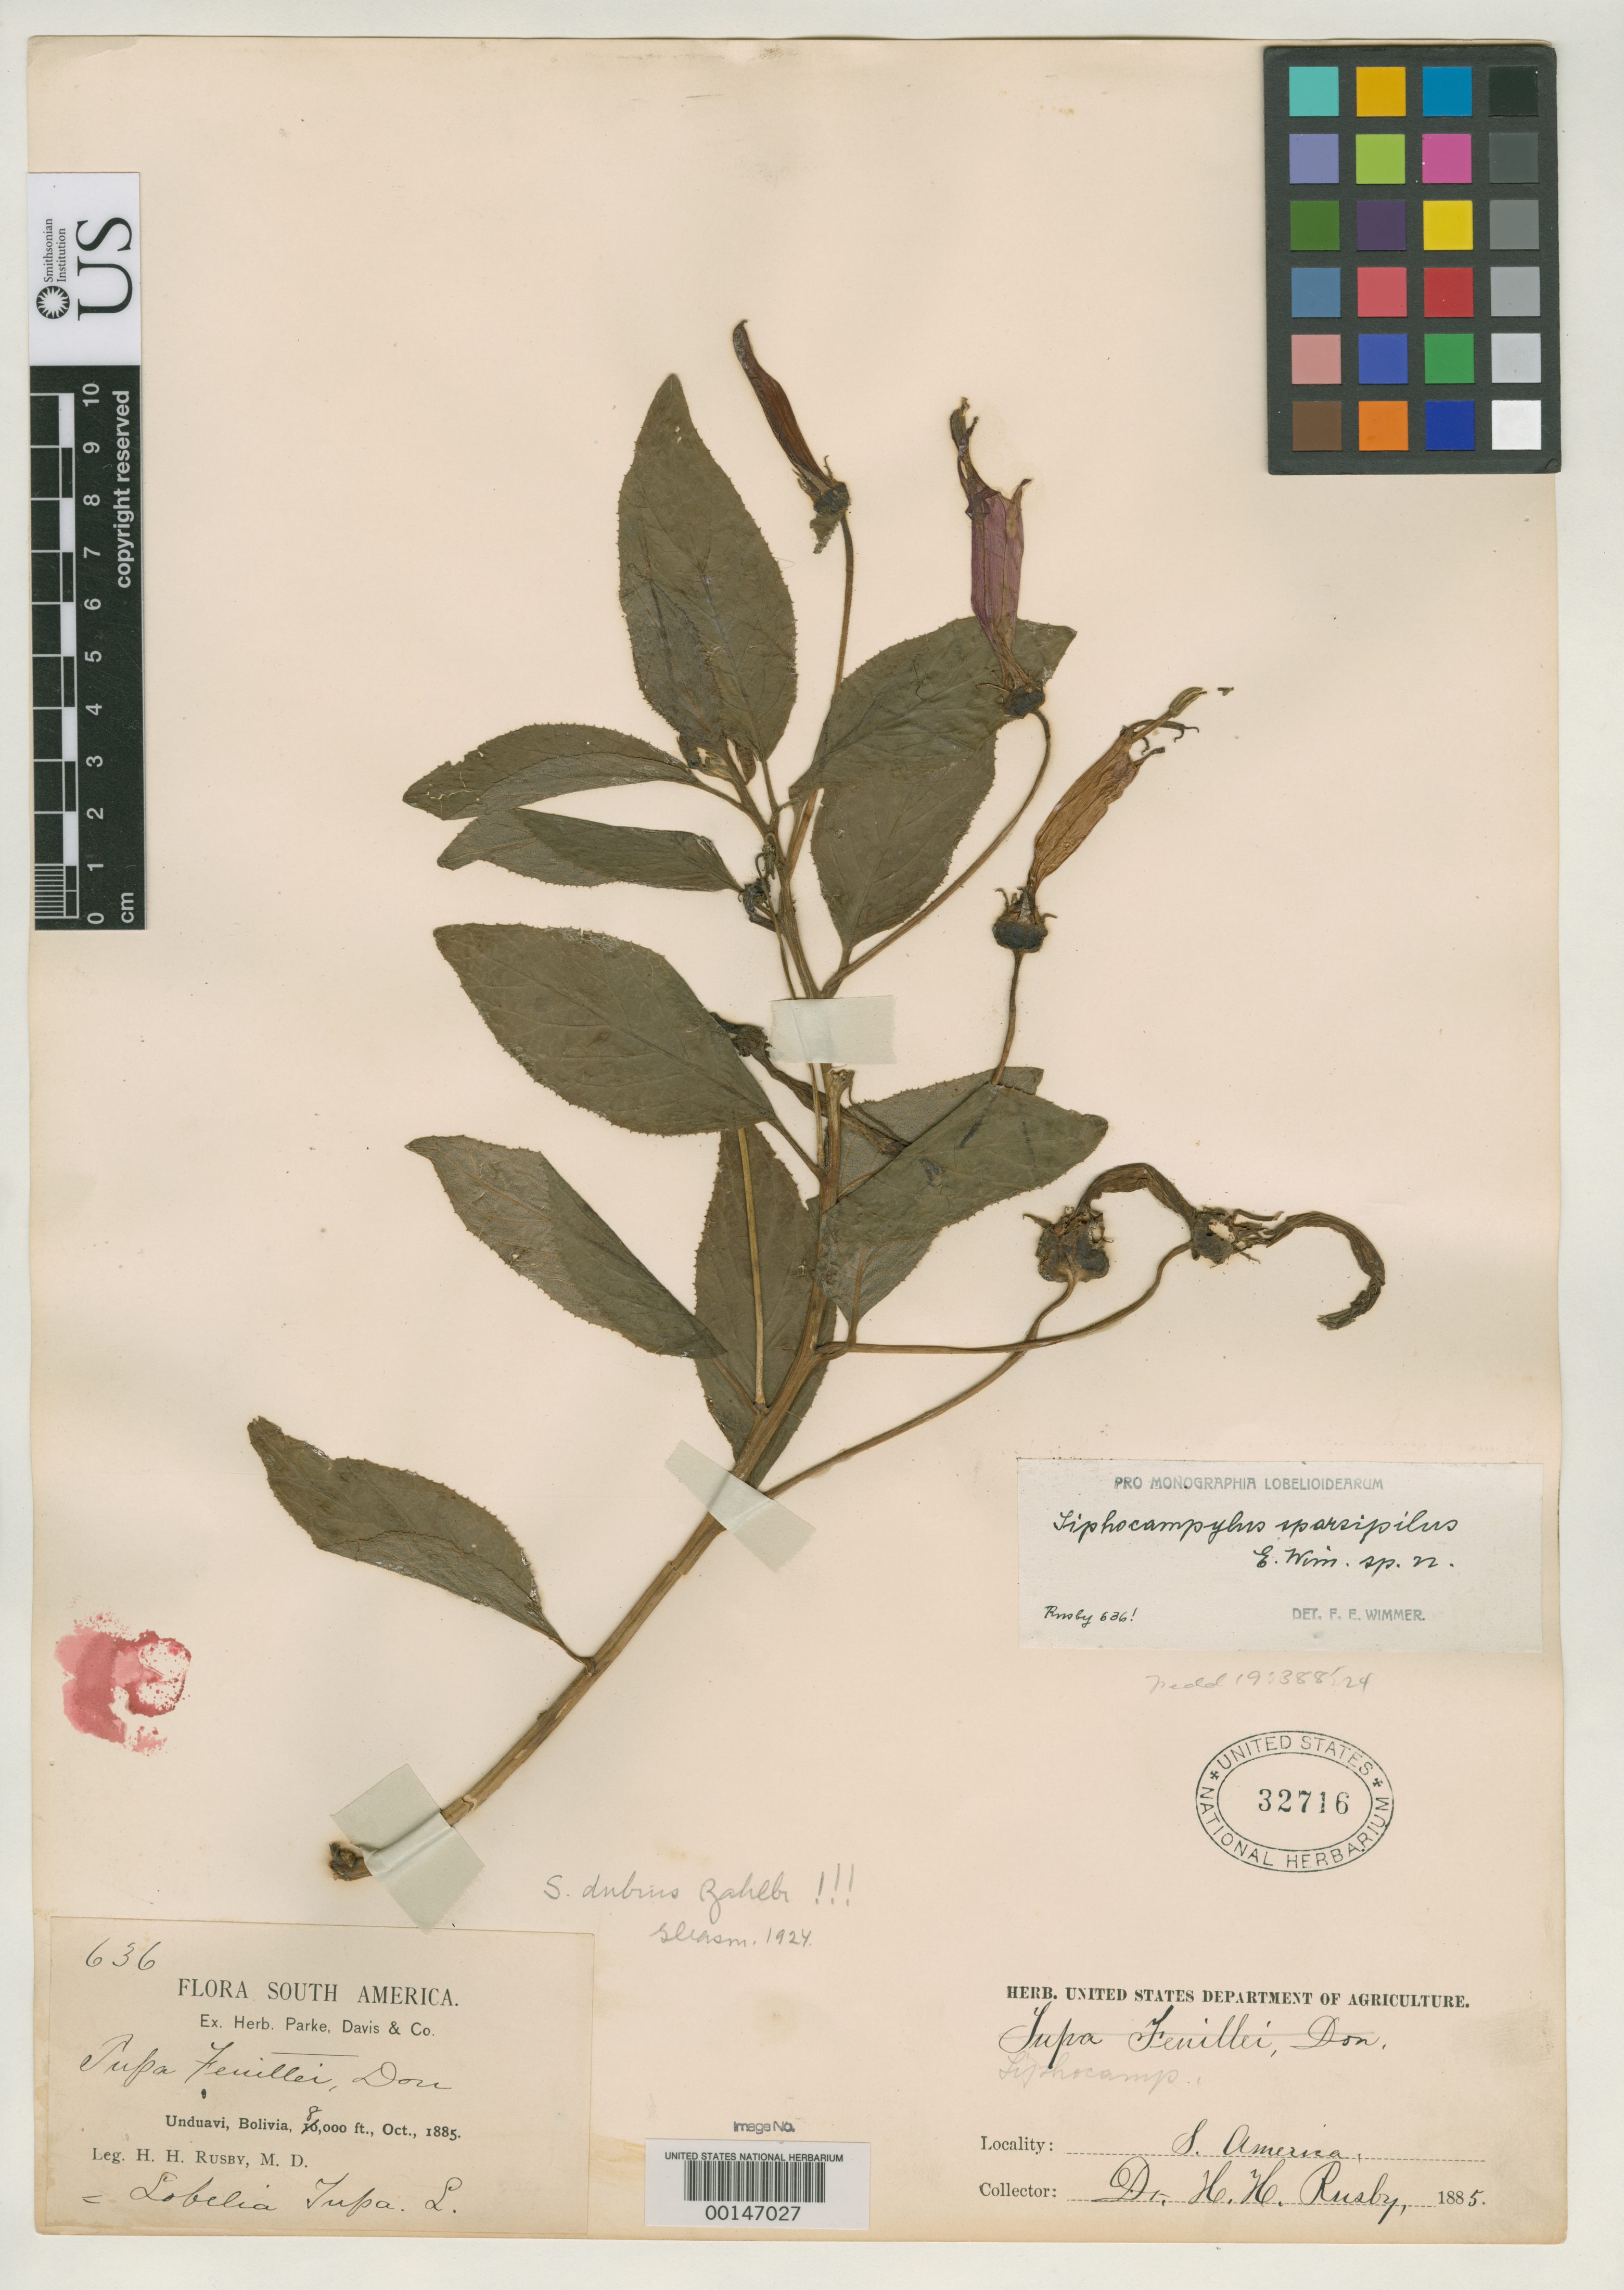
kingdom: Plantae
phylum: Tracheophyta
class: Magnoliopsida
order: Asterales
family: Campanulaceae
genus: Siphocampylus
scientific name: Siphocampylus sparsipilus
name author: E. Wimm.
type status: Isotype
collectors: H. H. Rusby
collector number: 636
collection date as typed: Oct 1885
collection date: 1885-10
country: Bolivia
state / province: La Paz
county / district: Nor Yungas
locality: Unduavi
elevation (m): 2438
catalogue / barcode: US 32716